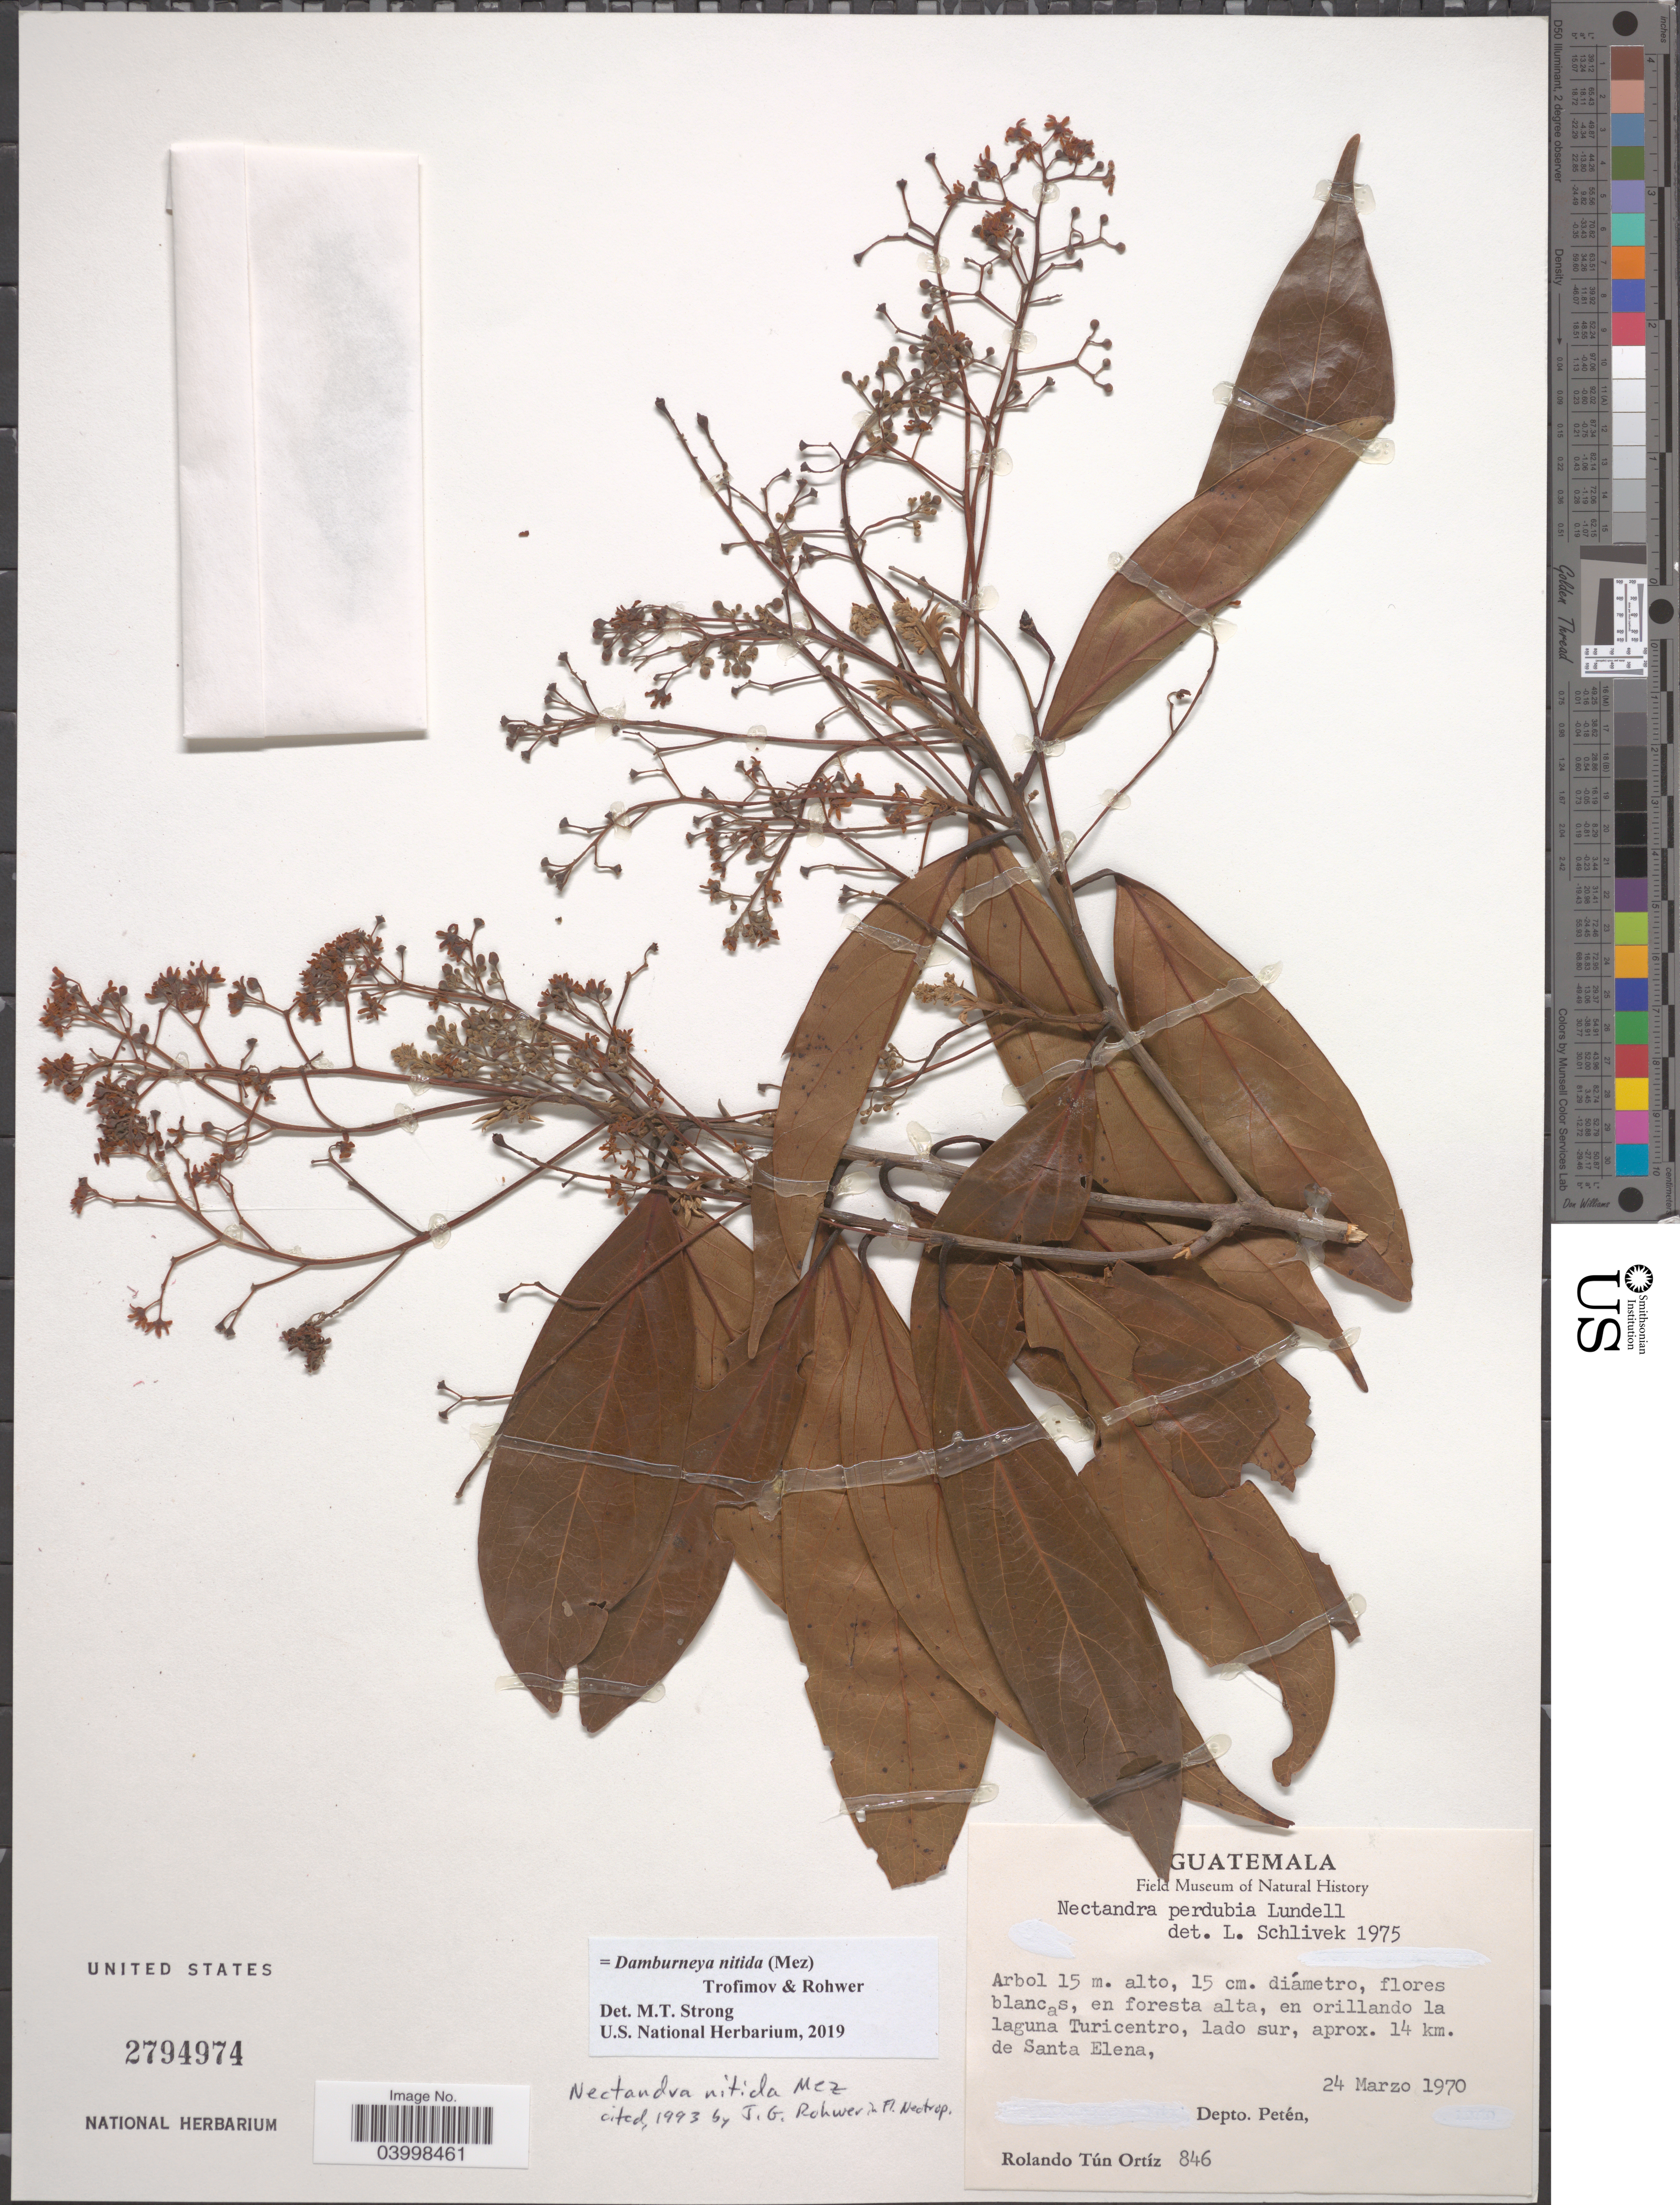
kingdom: Plantae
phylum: Tracheophyta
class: Magnoliopsida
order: Laurales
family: Lauraceae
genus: Damburneya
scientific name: Damburneya nitida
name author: (Mez) Trofimov & Rohwer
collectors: R. Tún Ortíz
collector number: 846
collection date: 1970-03-24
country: Guatemala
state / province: El Peten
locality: En orillando la laguna Turicentro, lado sur, aprox. 14 km. de Santa Elena, Depto. Petén.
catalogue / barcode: US 2794974